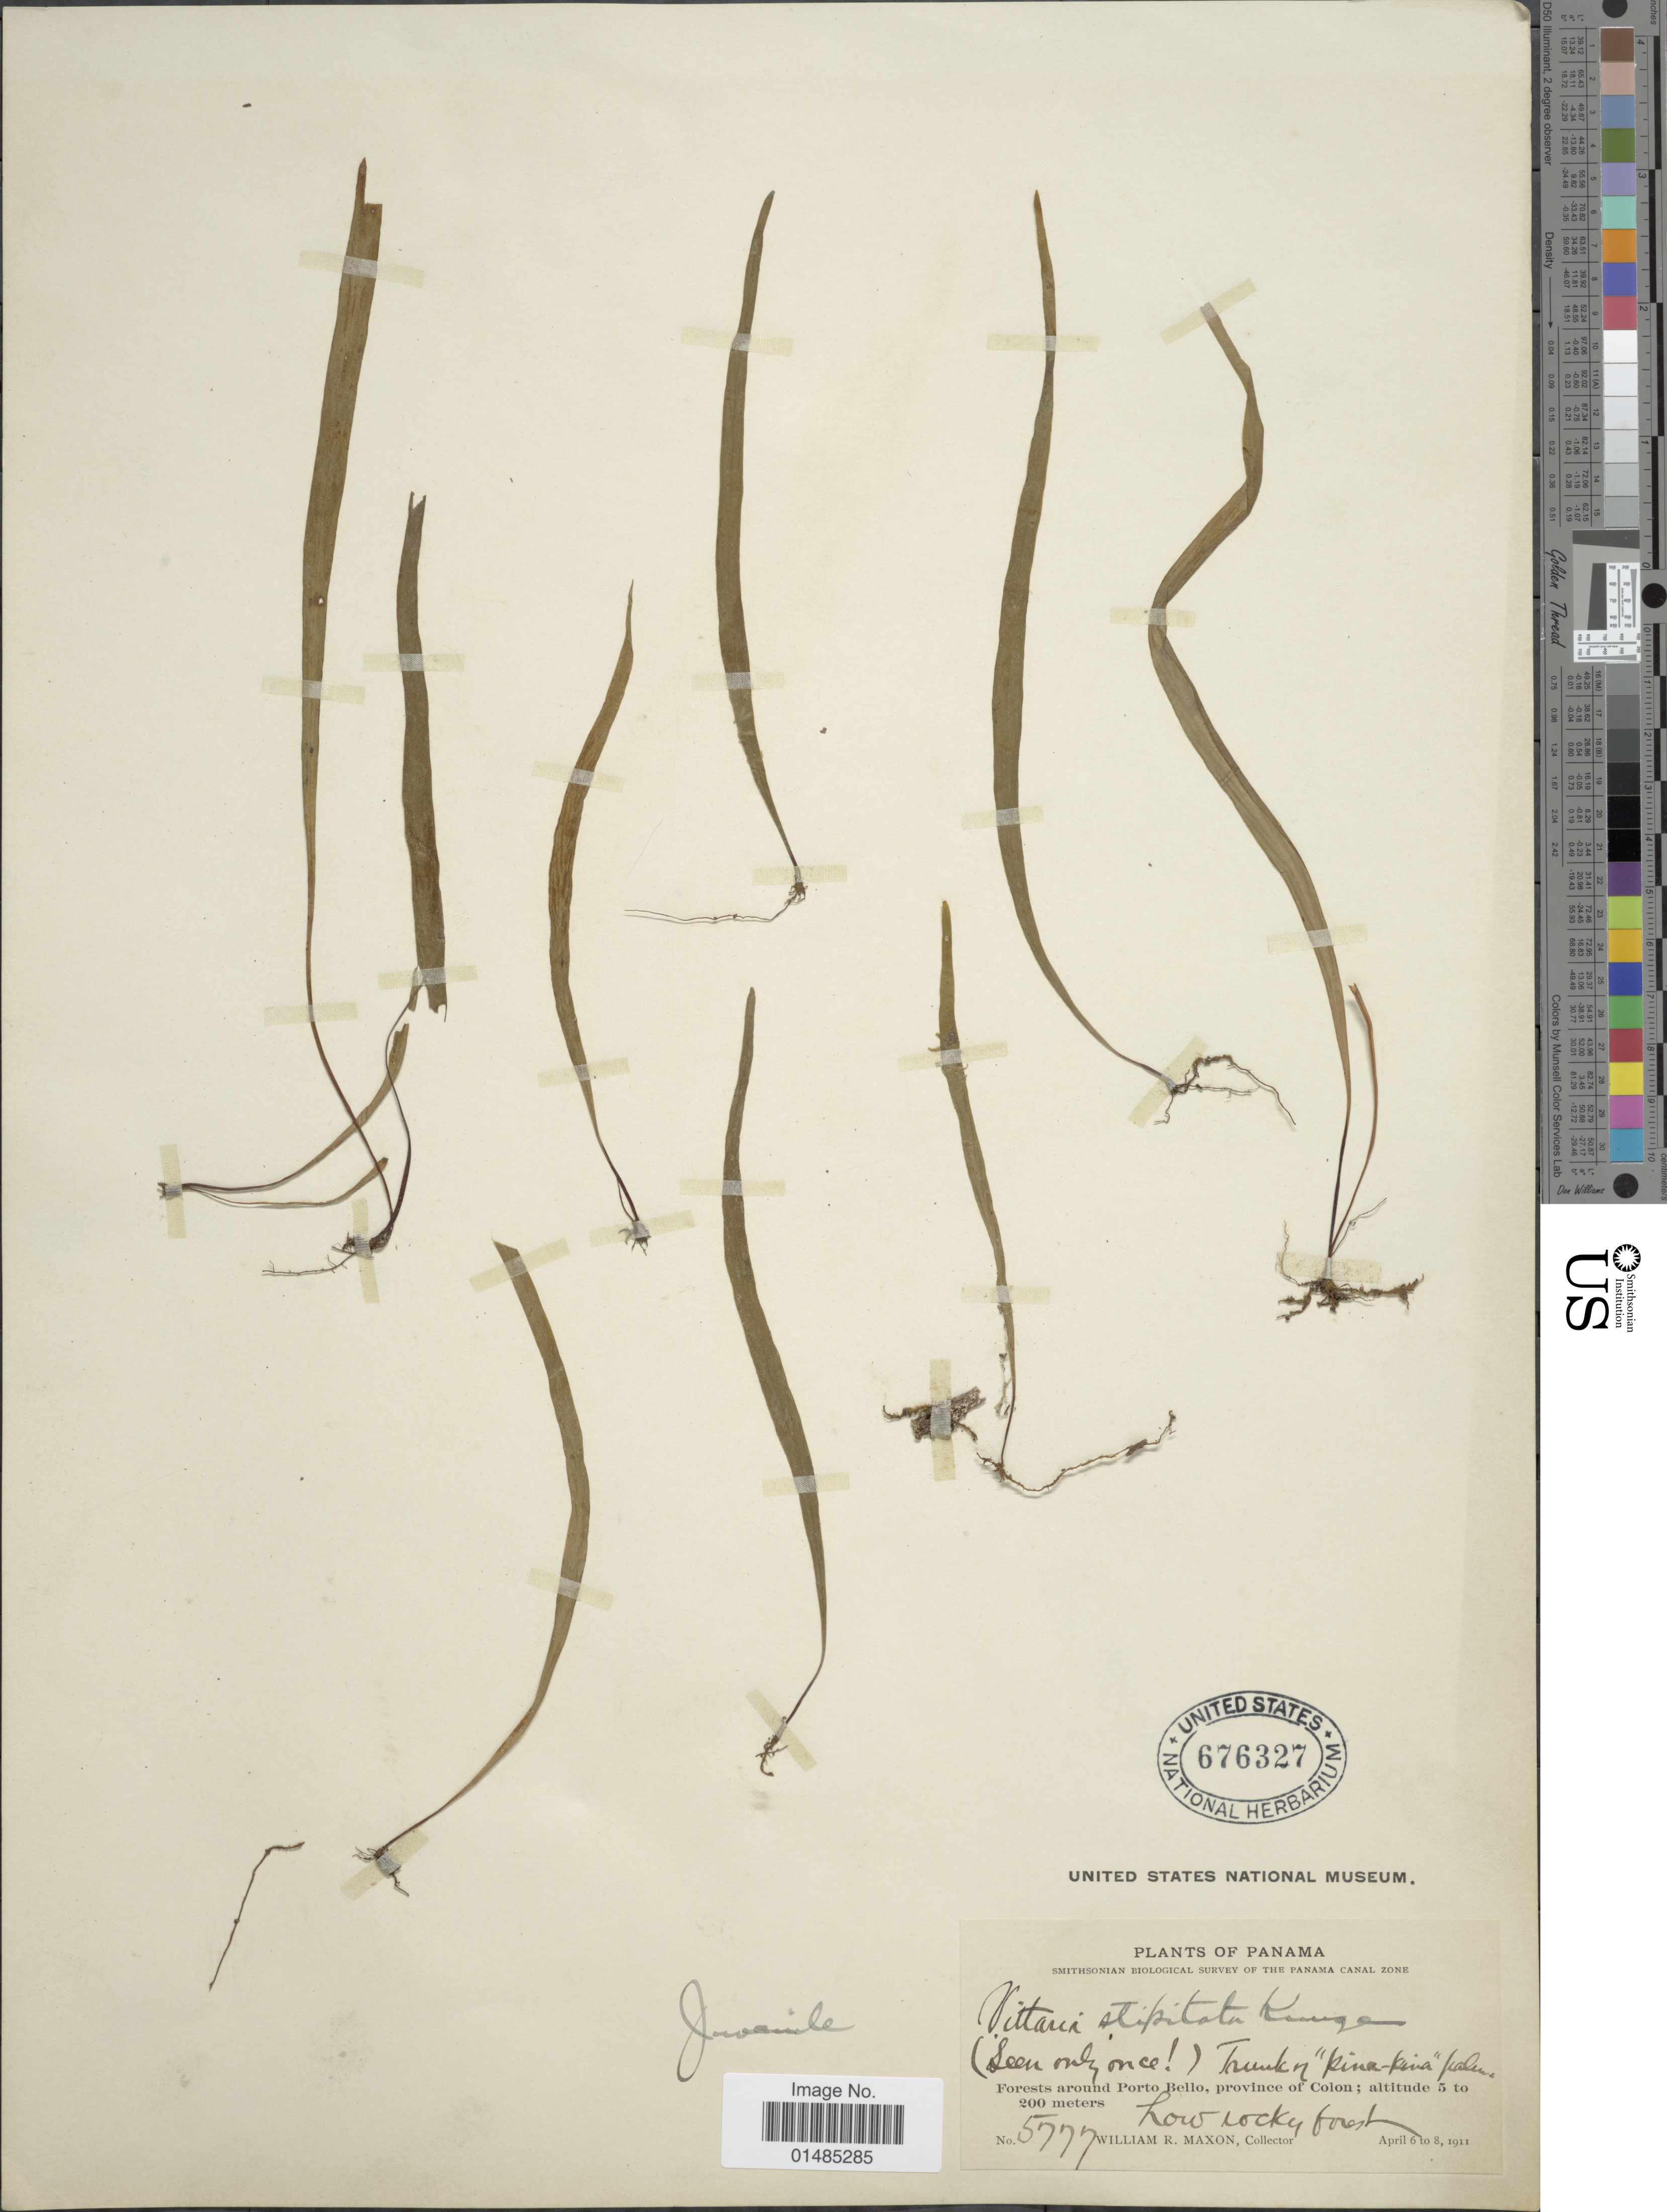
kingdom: Plantae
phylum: Tracheophyta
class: Polypodiopsida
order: Polypodiales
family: Pteridaceae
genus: Radiovittaria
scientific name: Radiovittaria stipitata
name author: (Kunze) E.H. Crane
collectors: W. R. Maxon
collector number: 5777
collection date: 1911-04-06/1911-04-08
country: Panama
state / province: Colón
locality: Forests around Porto Bello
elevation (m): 5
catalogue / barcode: US 676327